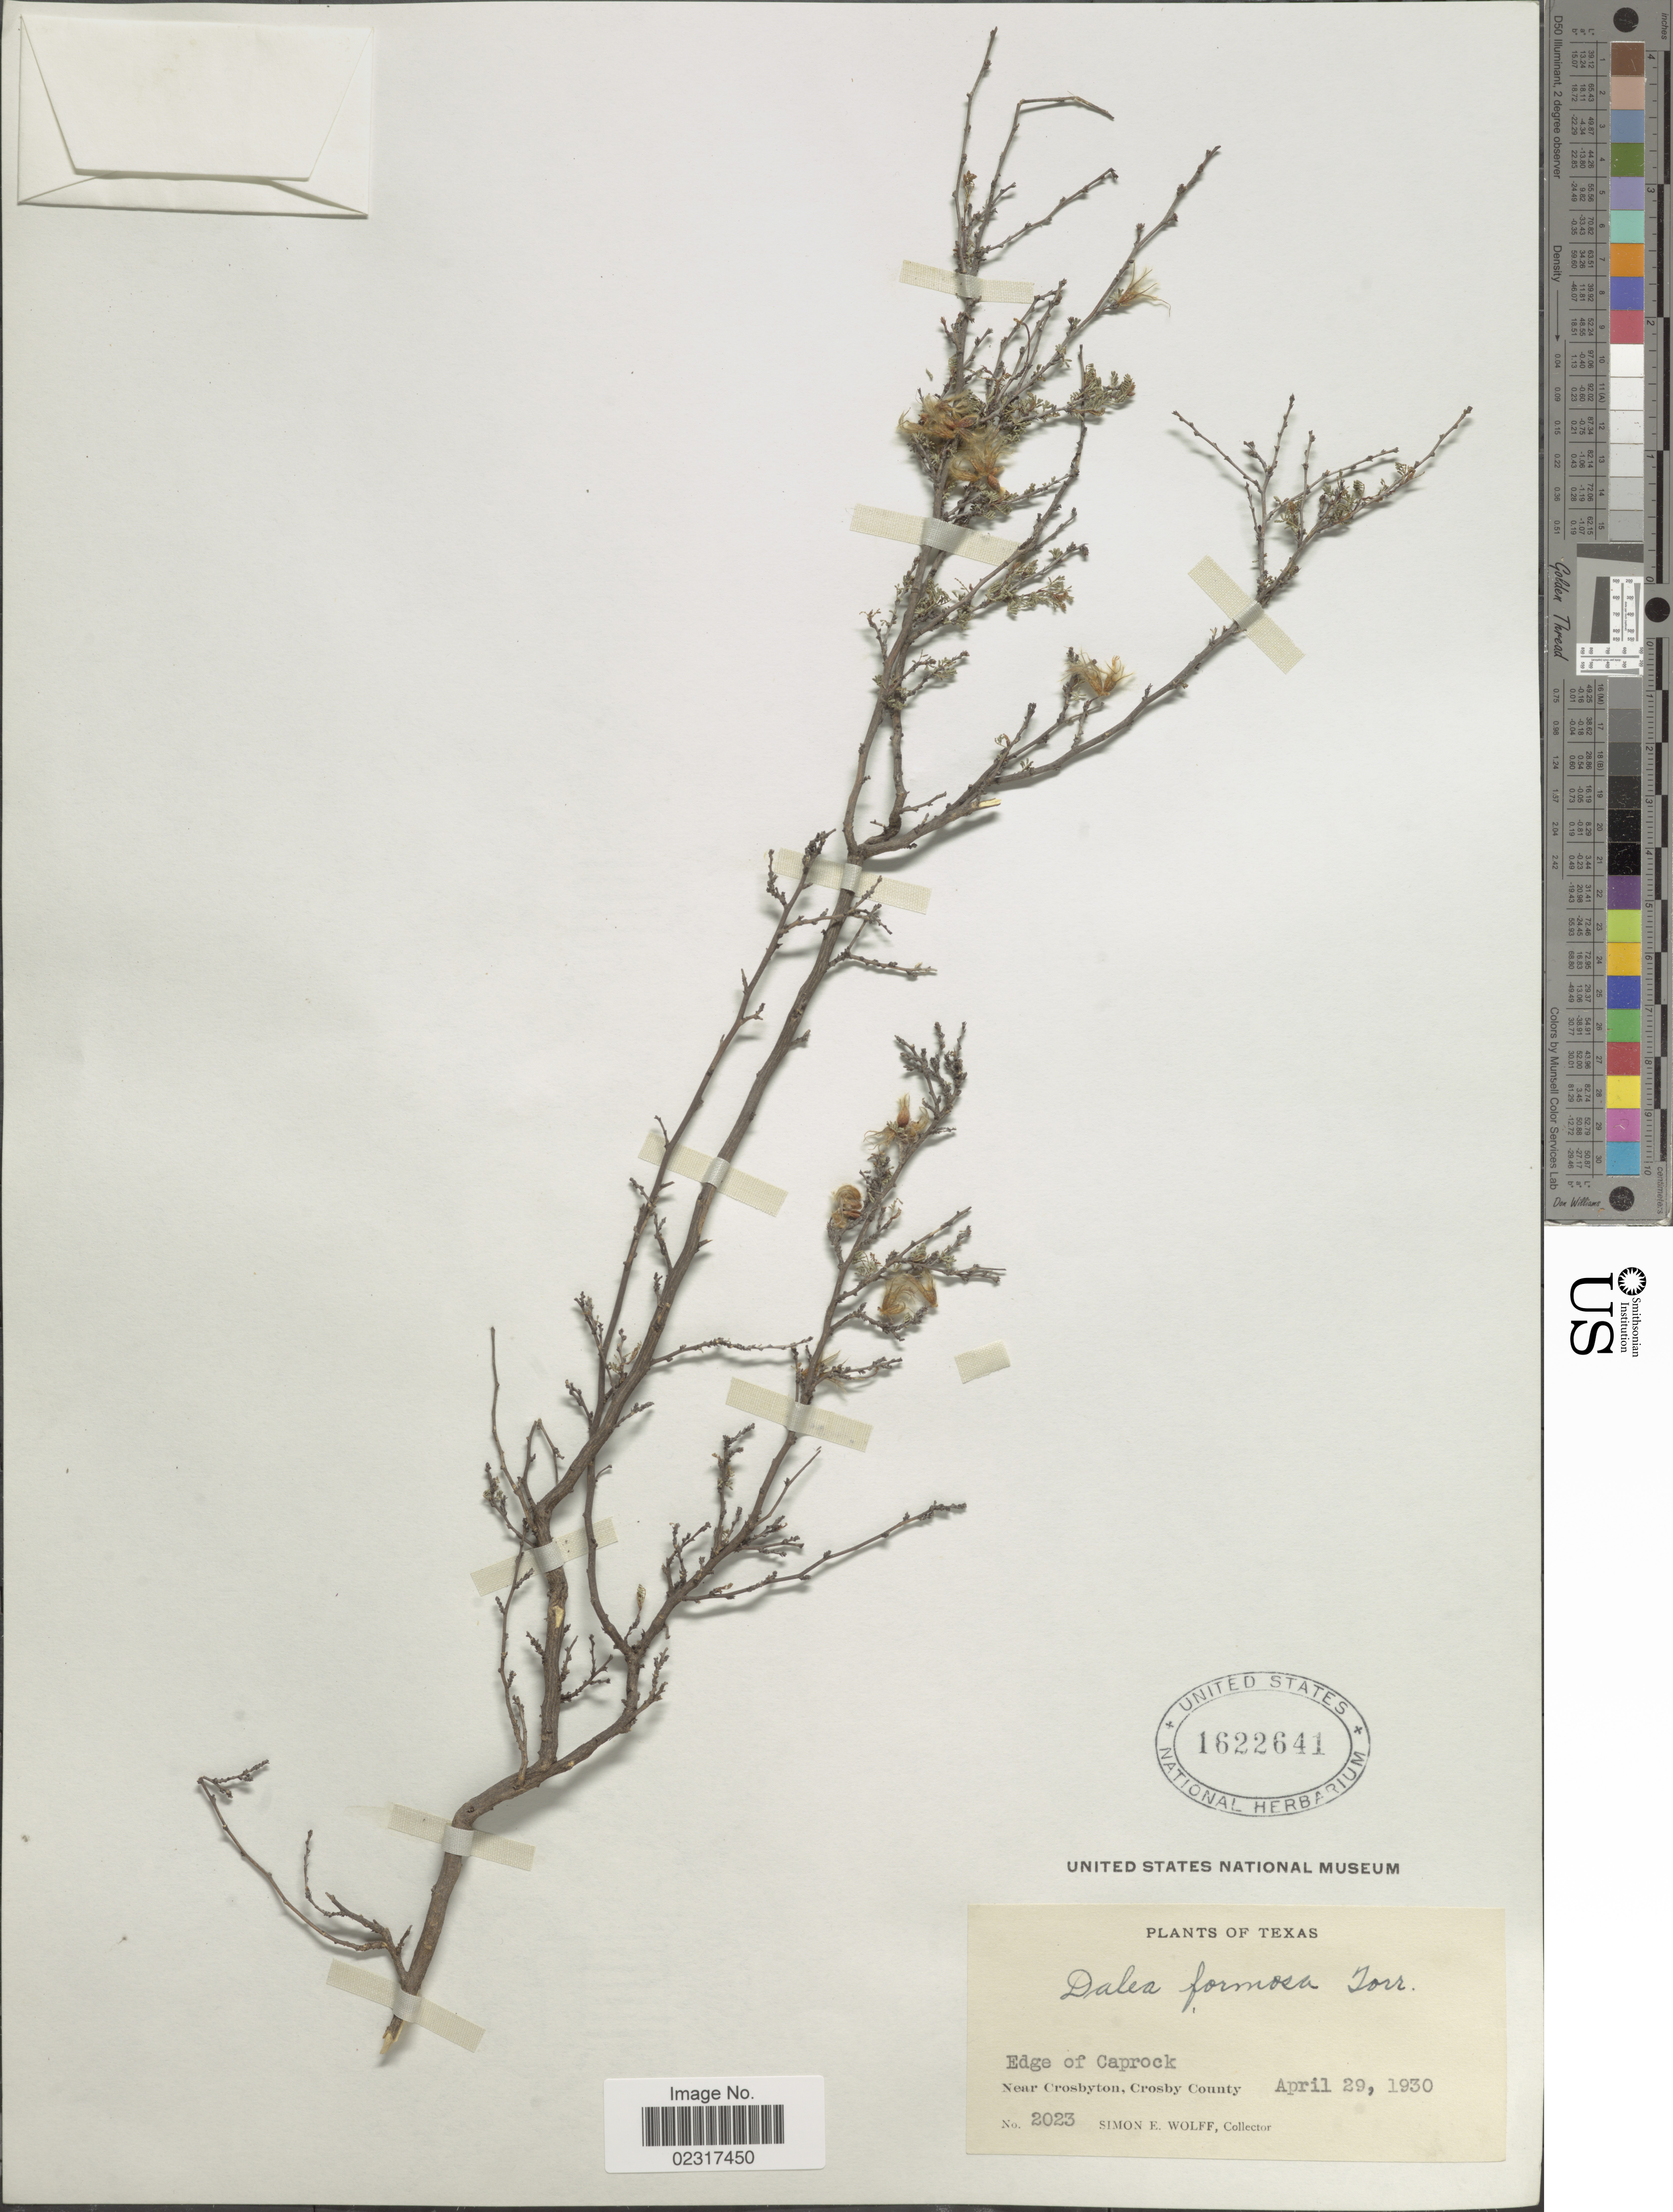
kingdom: Plantae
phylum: Tracheophyta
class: Magnoliopsida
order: Fabales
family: Fabaceae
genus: Dalea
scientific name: Dalea formosa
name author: Torr.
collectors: S. E. Wolff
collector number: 2023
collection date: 1930-04-29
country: United States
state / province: Texas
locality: Edge of Caprock, near Crosbyton, Crosby County.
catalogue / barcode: US 1622641